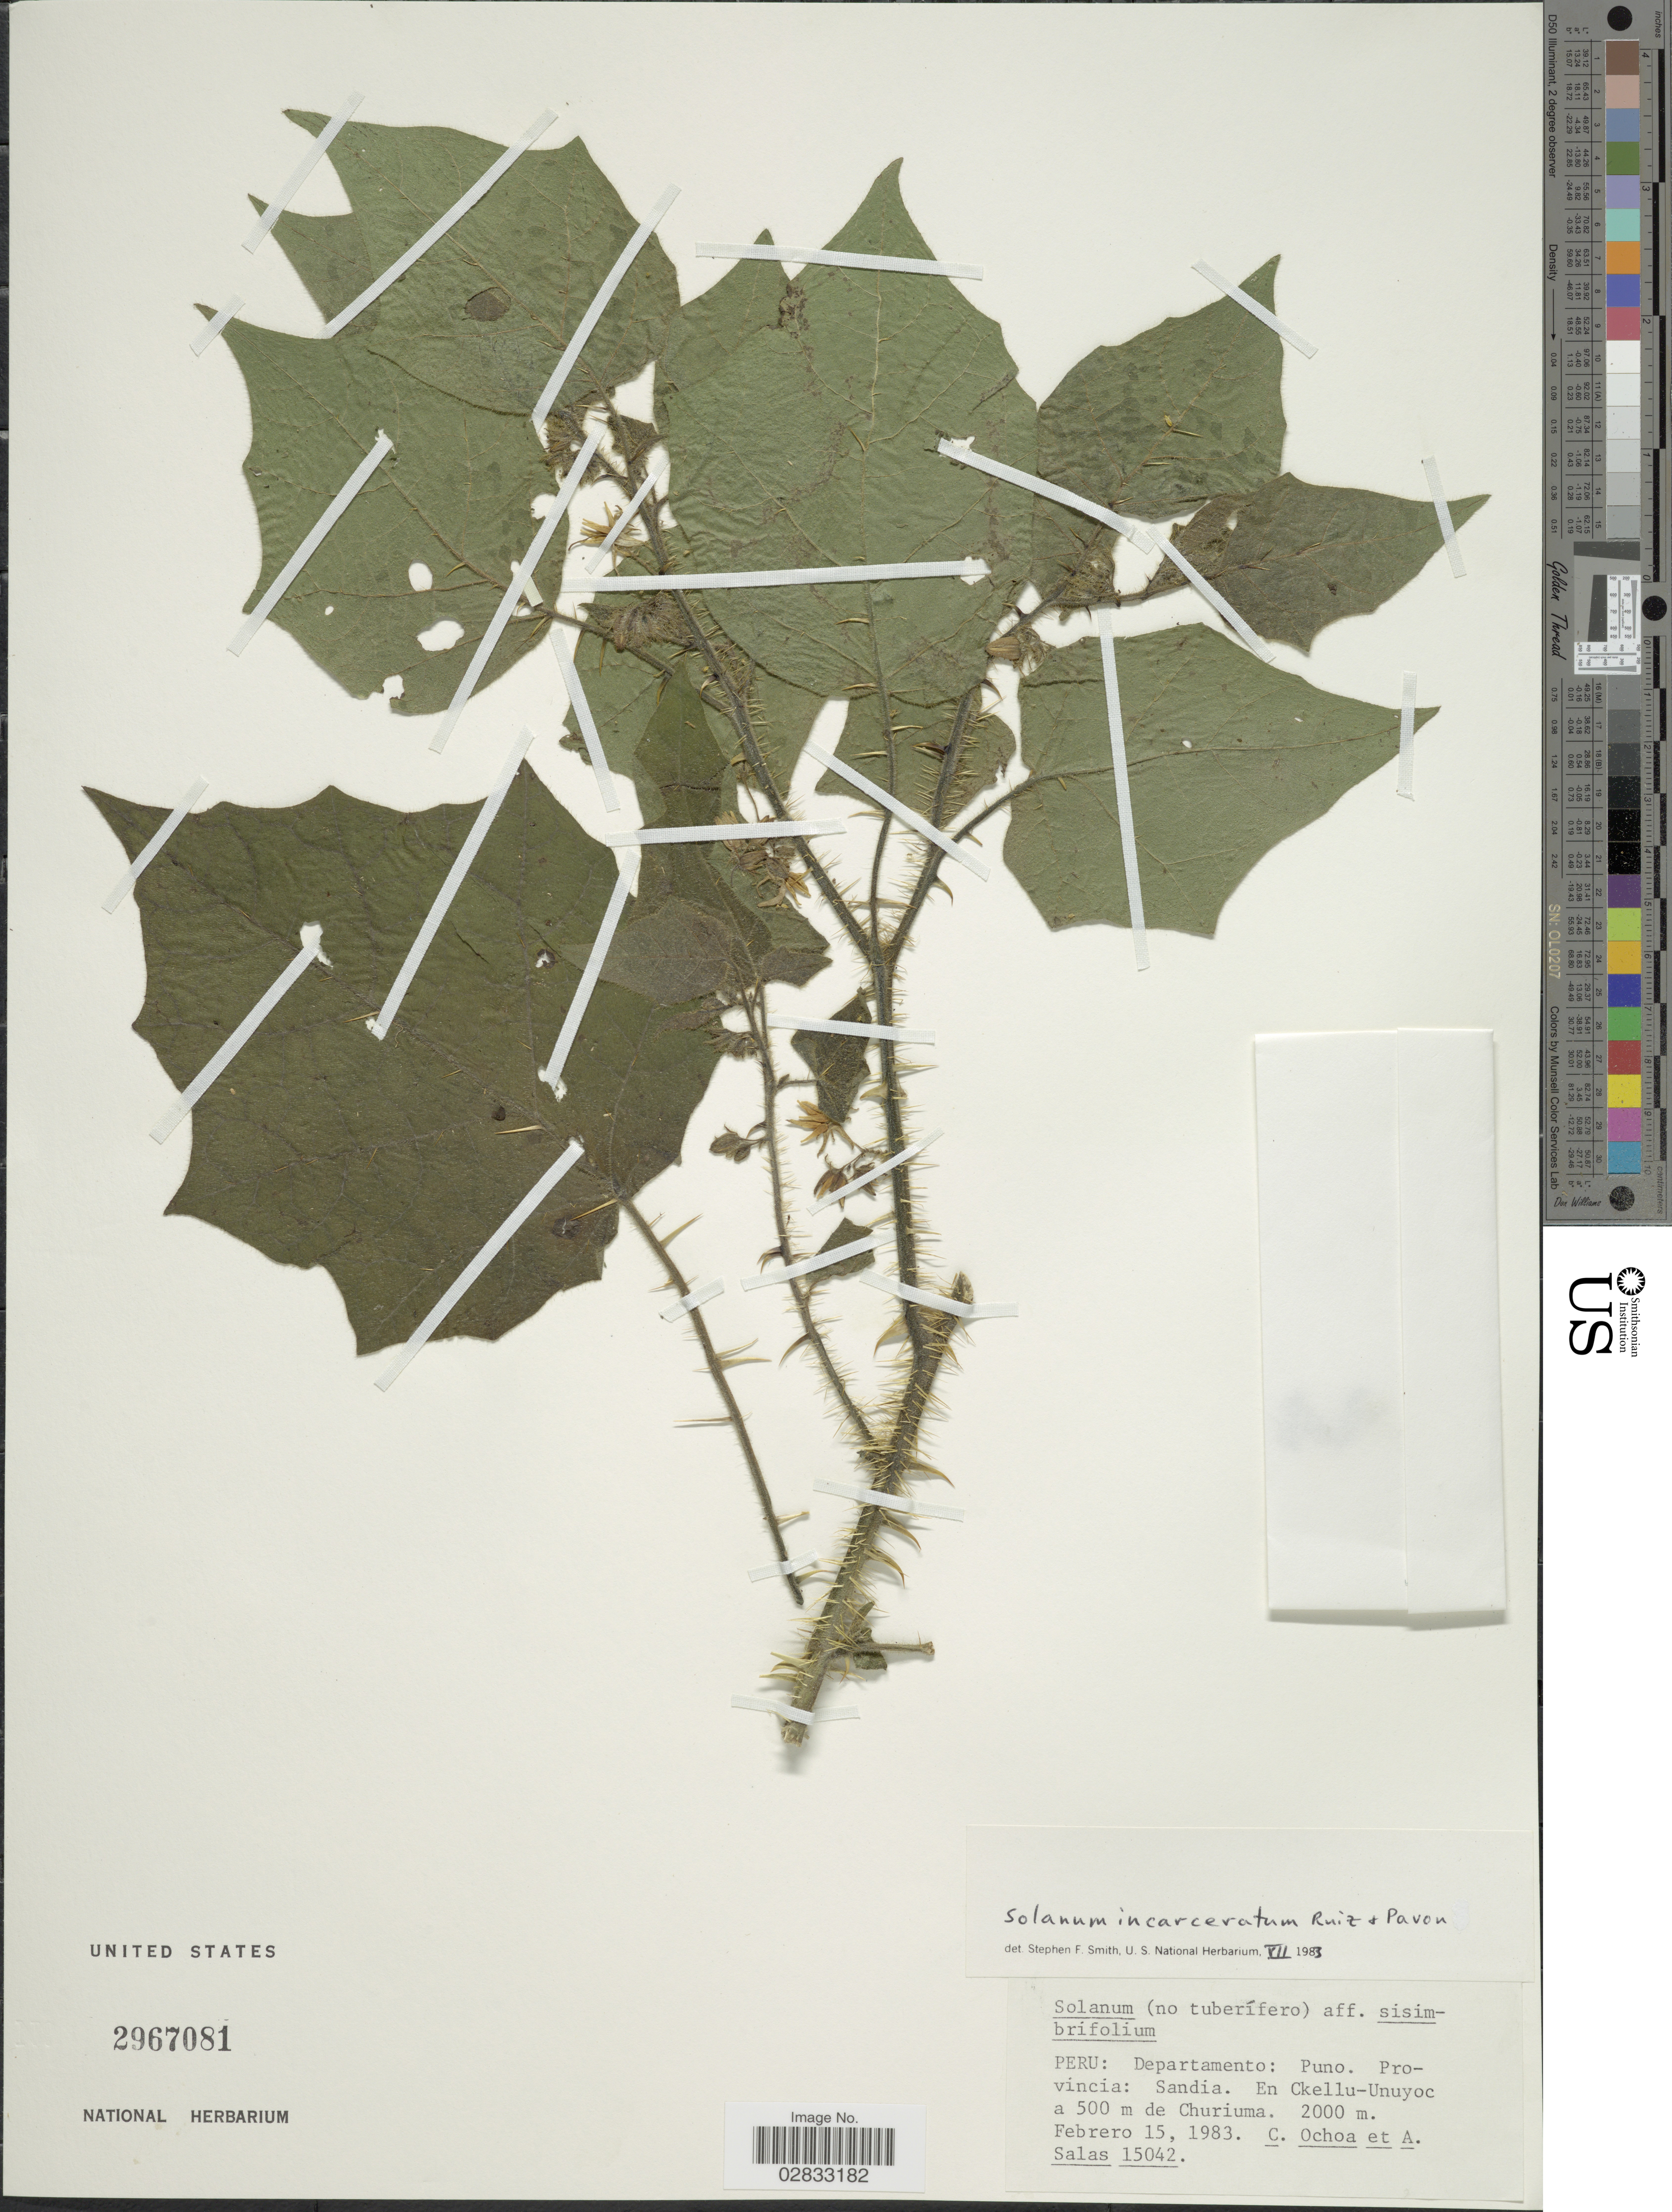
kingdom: Plantae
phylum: Tracheophyta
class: Magnoliopsida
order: Solanales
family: Solanaceae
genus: Solanum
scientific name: Solanum incarceratum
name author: Ruiz & Pav.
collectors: C. Ochoa & A. Salas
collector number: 15042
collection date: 1983-02-15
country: Peru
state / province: Puno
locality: Departamento: Puno. Provincia: Sandia. En Ckellu-Unuyoc a 500 m de Churiuma.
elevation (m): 2000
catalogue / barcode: US 2967081